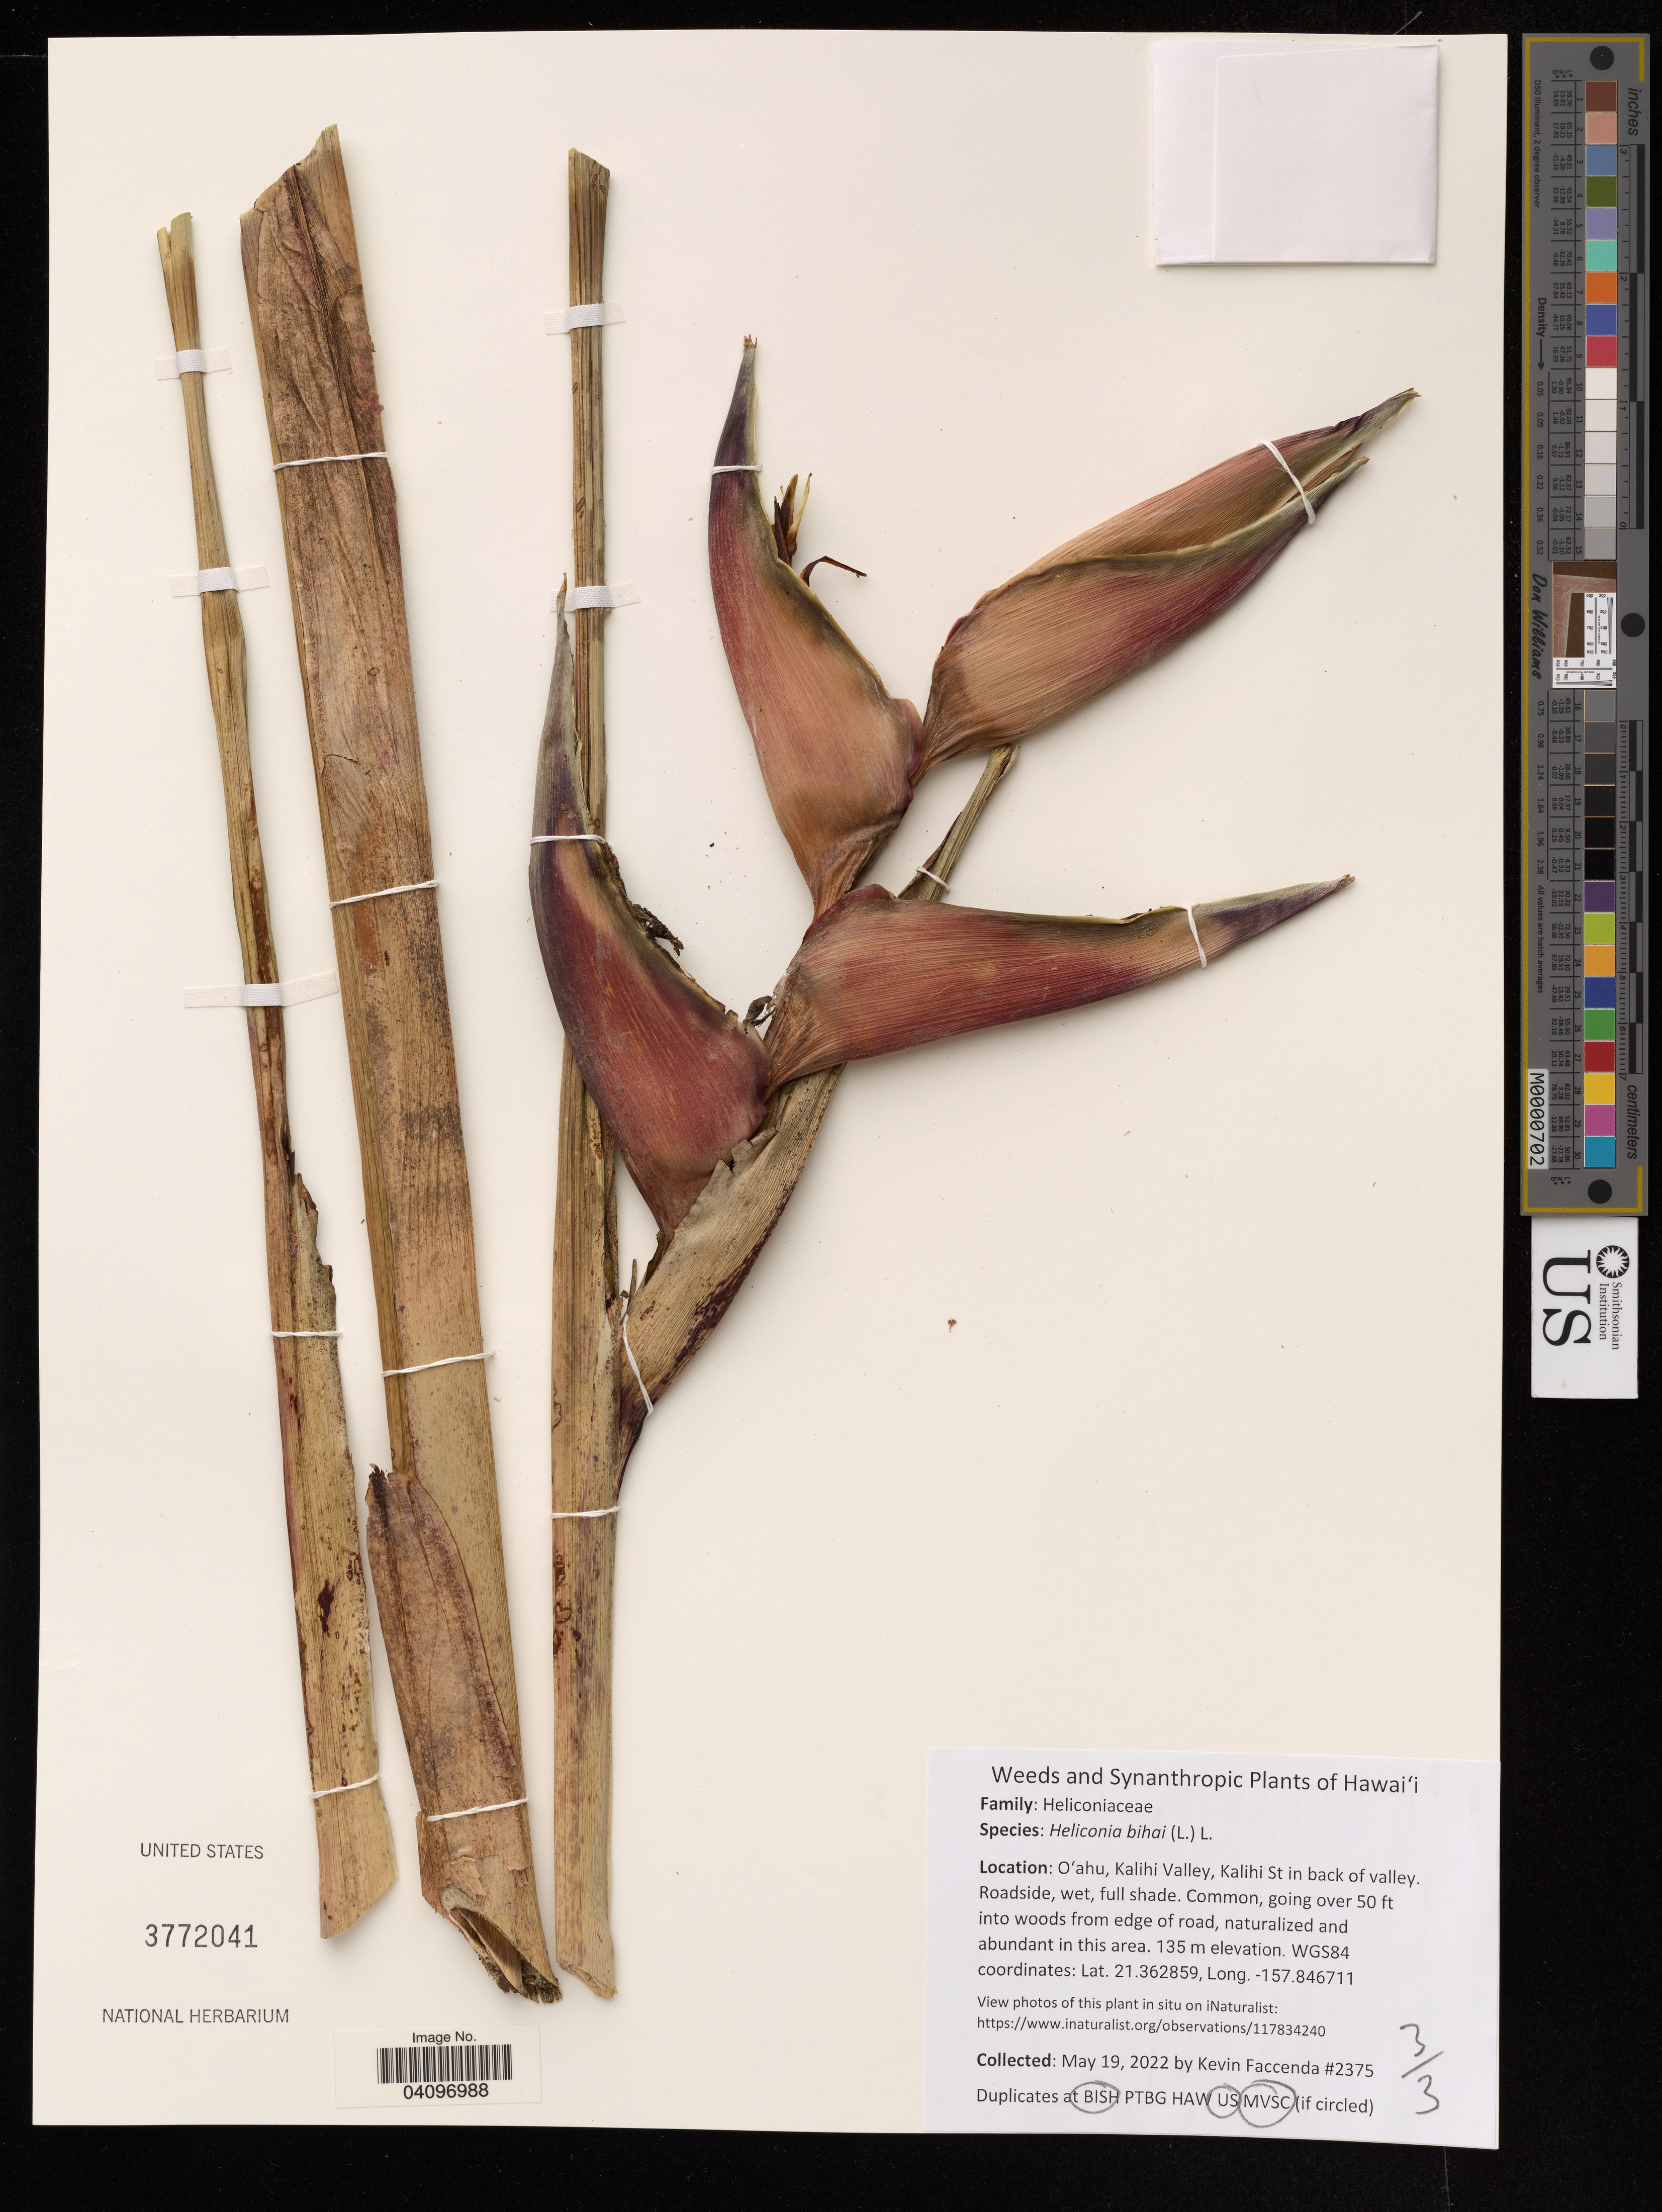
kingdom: Plantae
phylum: Tracheophyta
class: Liliopsida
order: Zingiberales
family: Heliconiaceae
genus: Heliconia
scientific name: Heliconia bihai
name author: (L.) L.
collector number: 2375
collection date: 2022-05-19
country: United States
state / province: Hawaii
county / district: Honolulu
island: Oahu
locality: Kalihi Valley, Kalihi St in back of valley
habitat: Roadside, wet, full shade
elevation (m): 135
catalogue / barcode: US 3772041